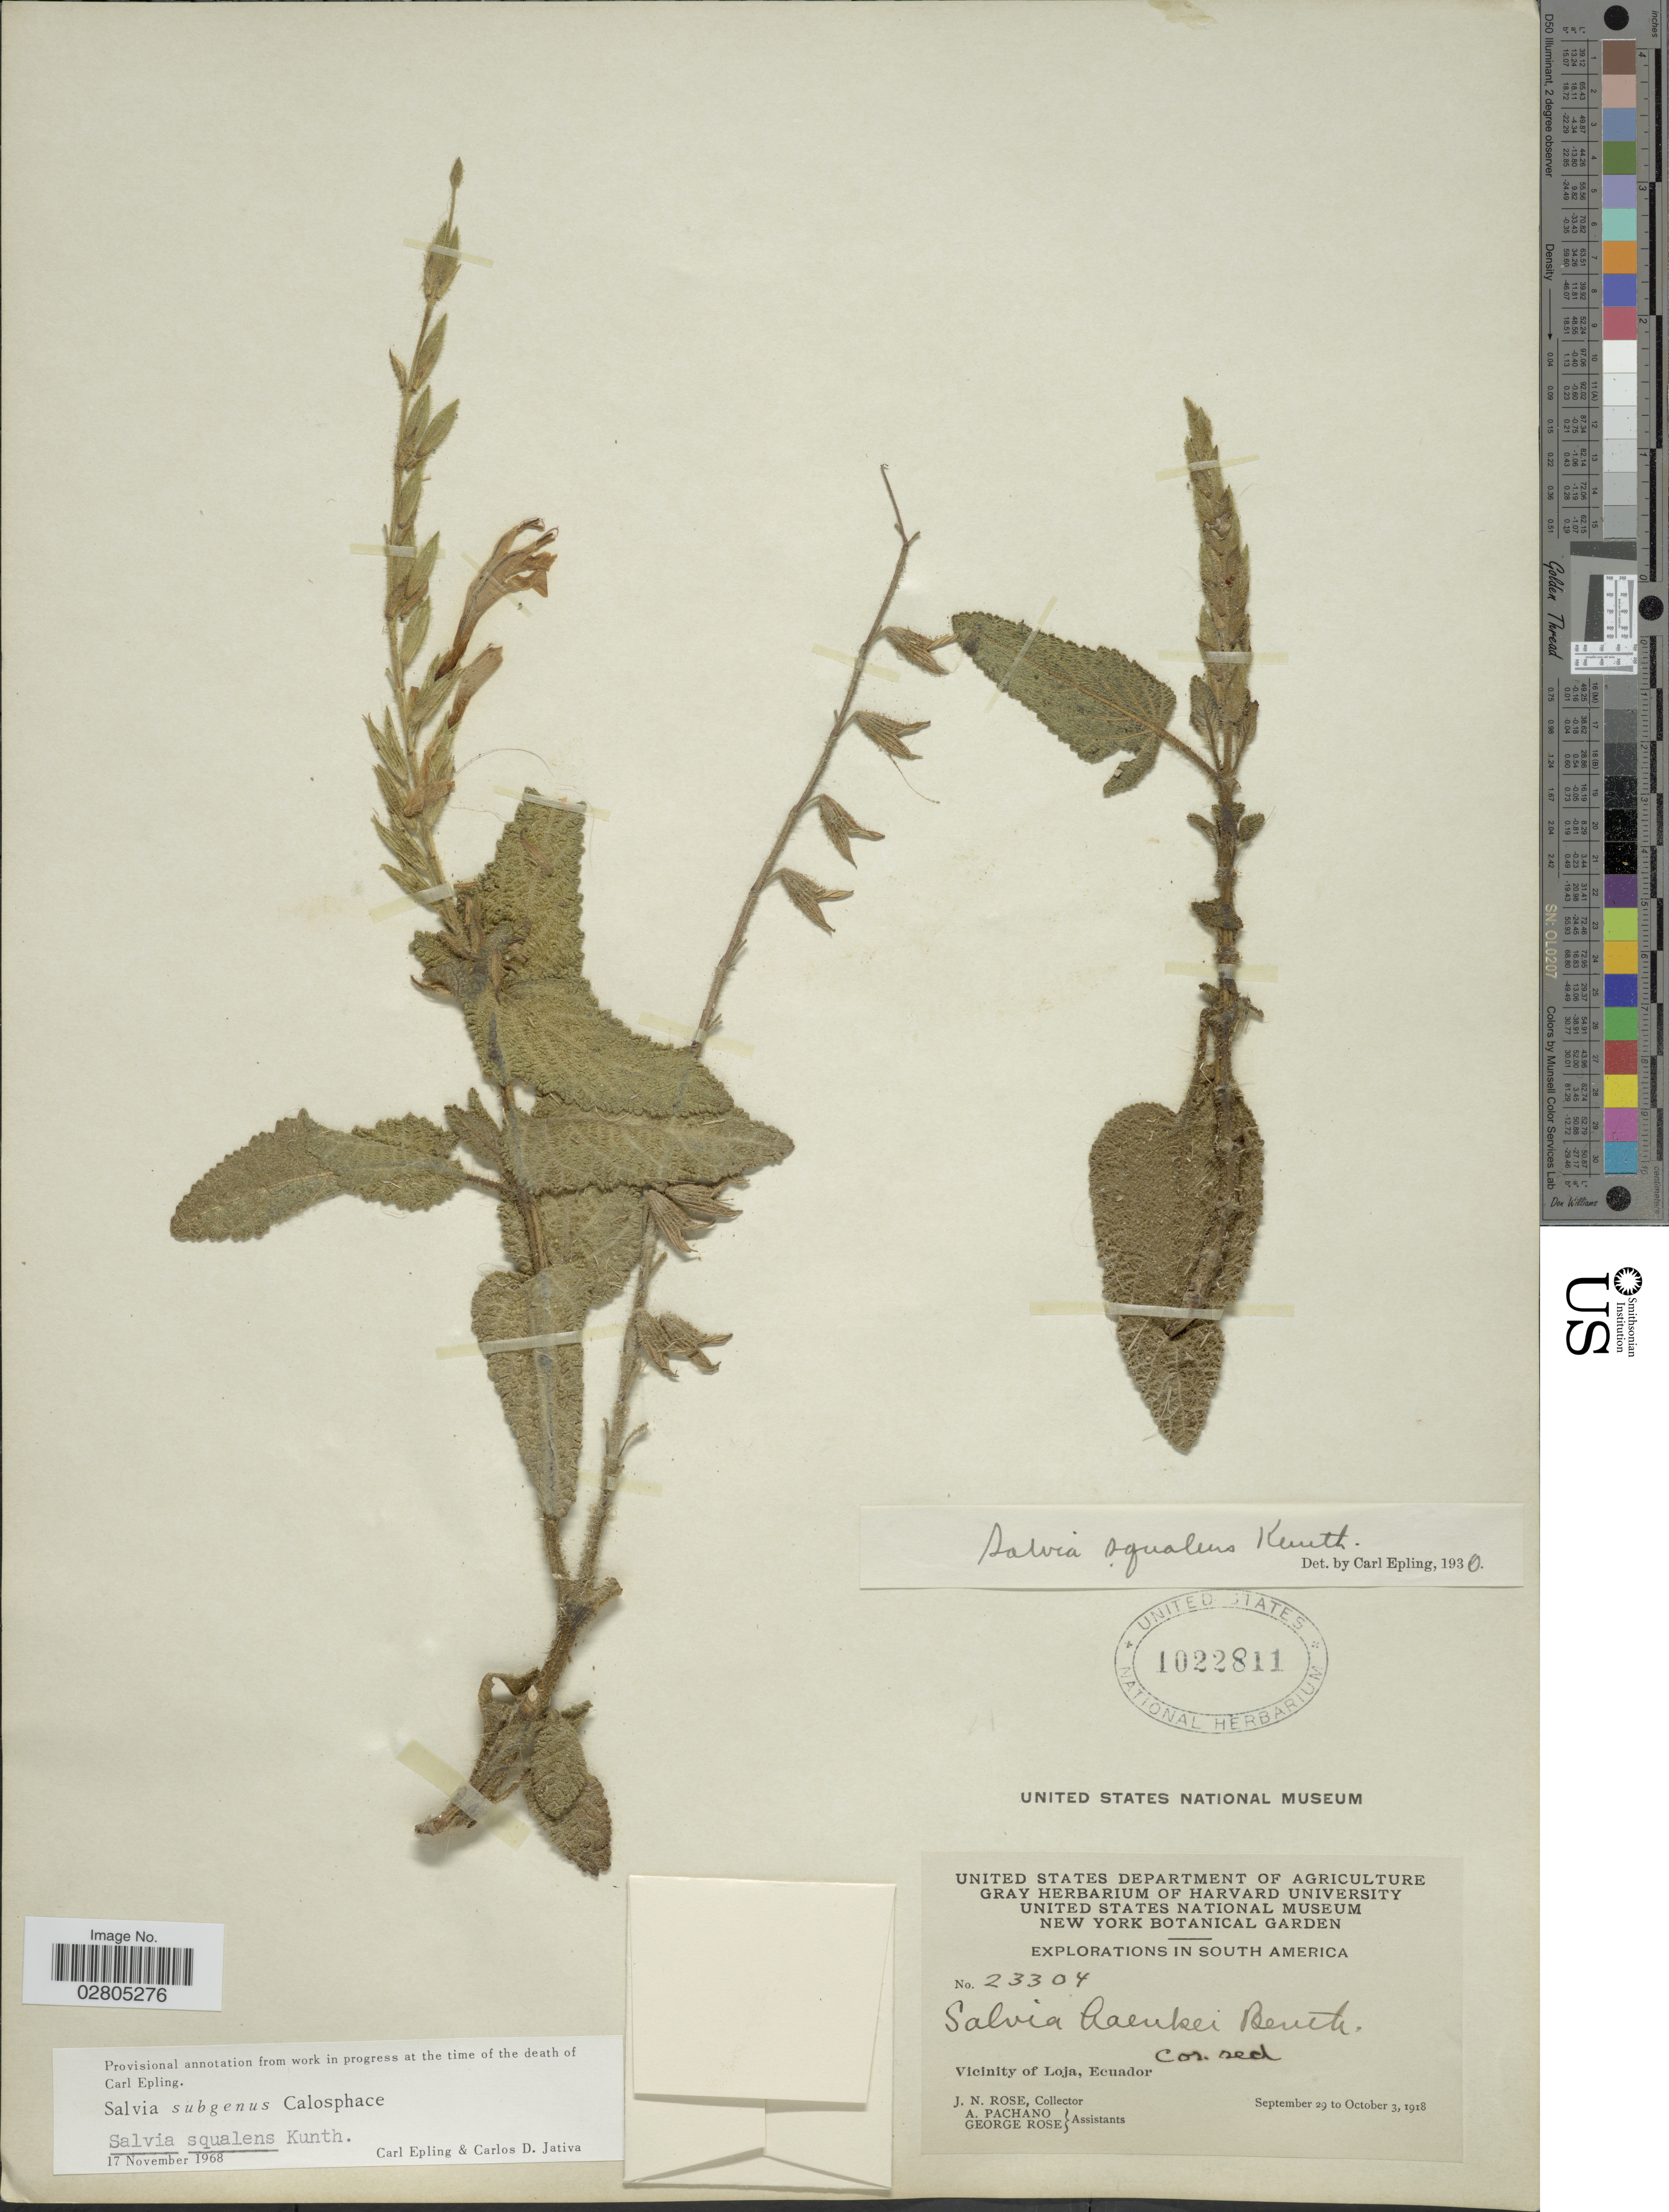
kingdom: Plantae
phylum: Tracheophyta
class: Magnoliopsida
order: Lamiales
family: Lamiaceae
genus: Salvia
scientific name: Salvia squalens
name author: Kunth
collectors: J. N. Rose, A. Pachano & G. Rose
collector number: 23304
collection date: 1918-09-29/1918-10-03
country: Ecuador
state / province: Loja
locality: Vicinity of Loja.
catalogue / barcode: US 1022811